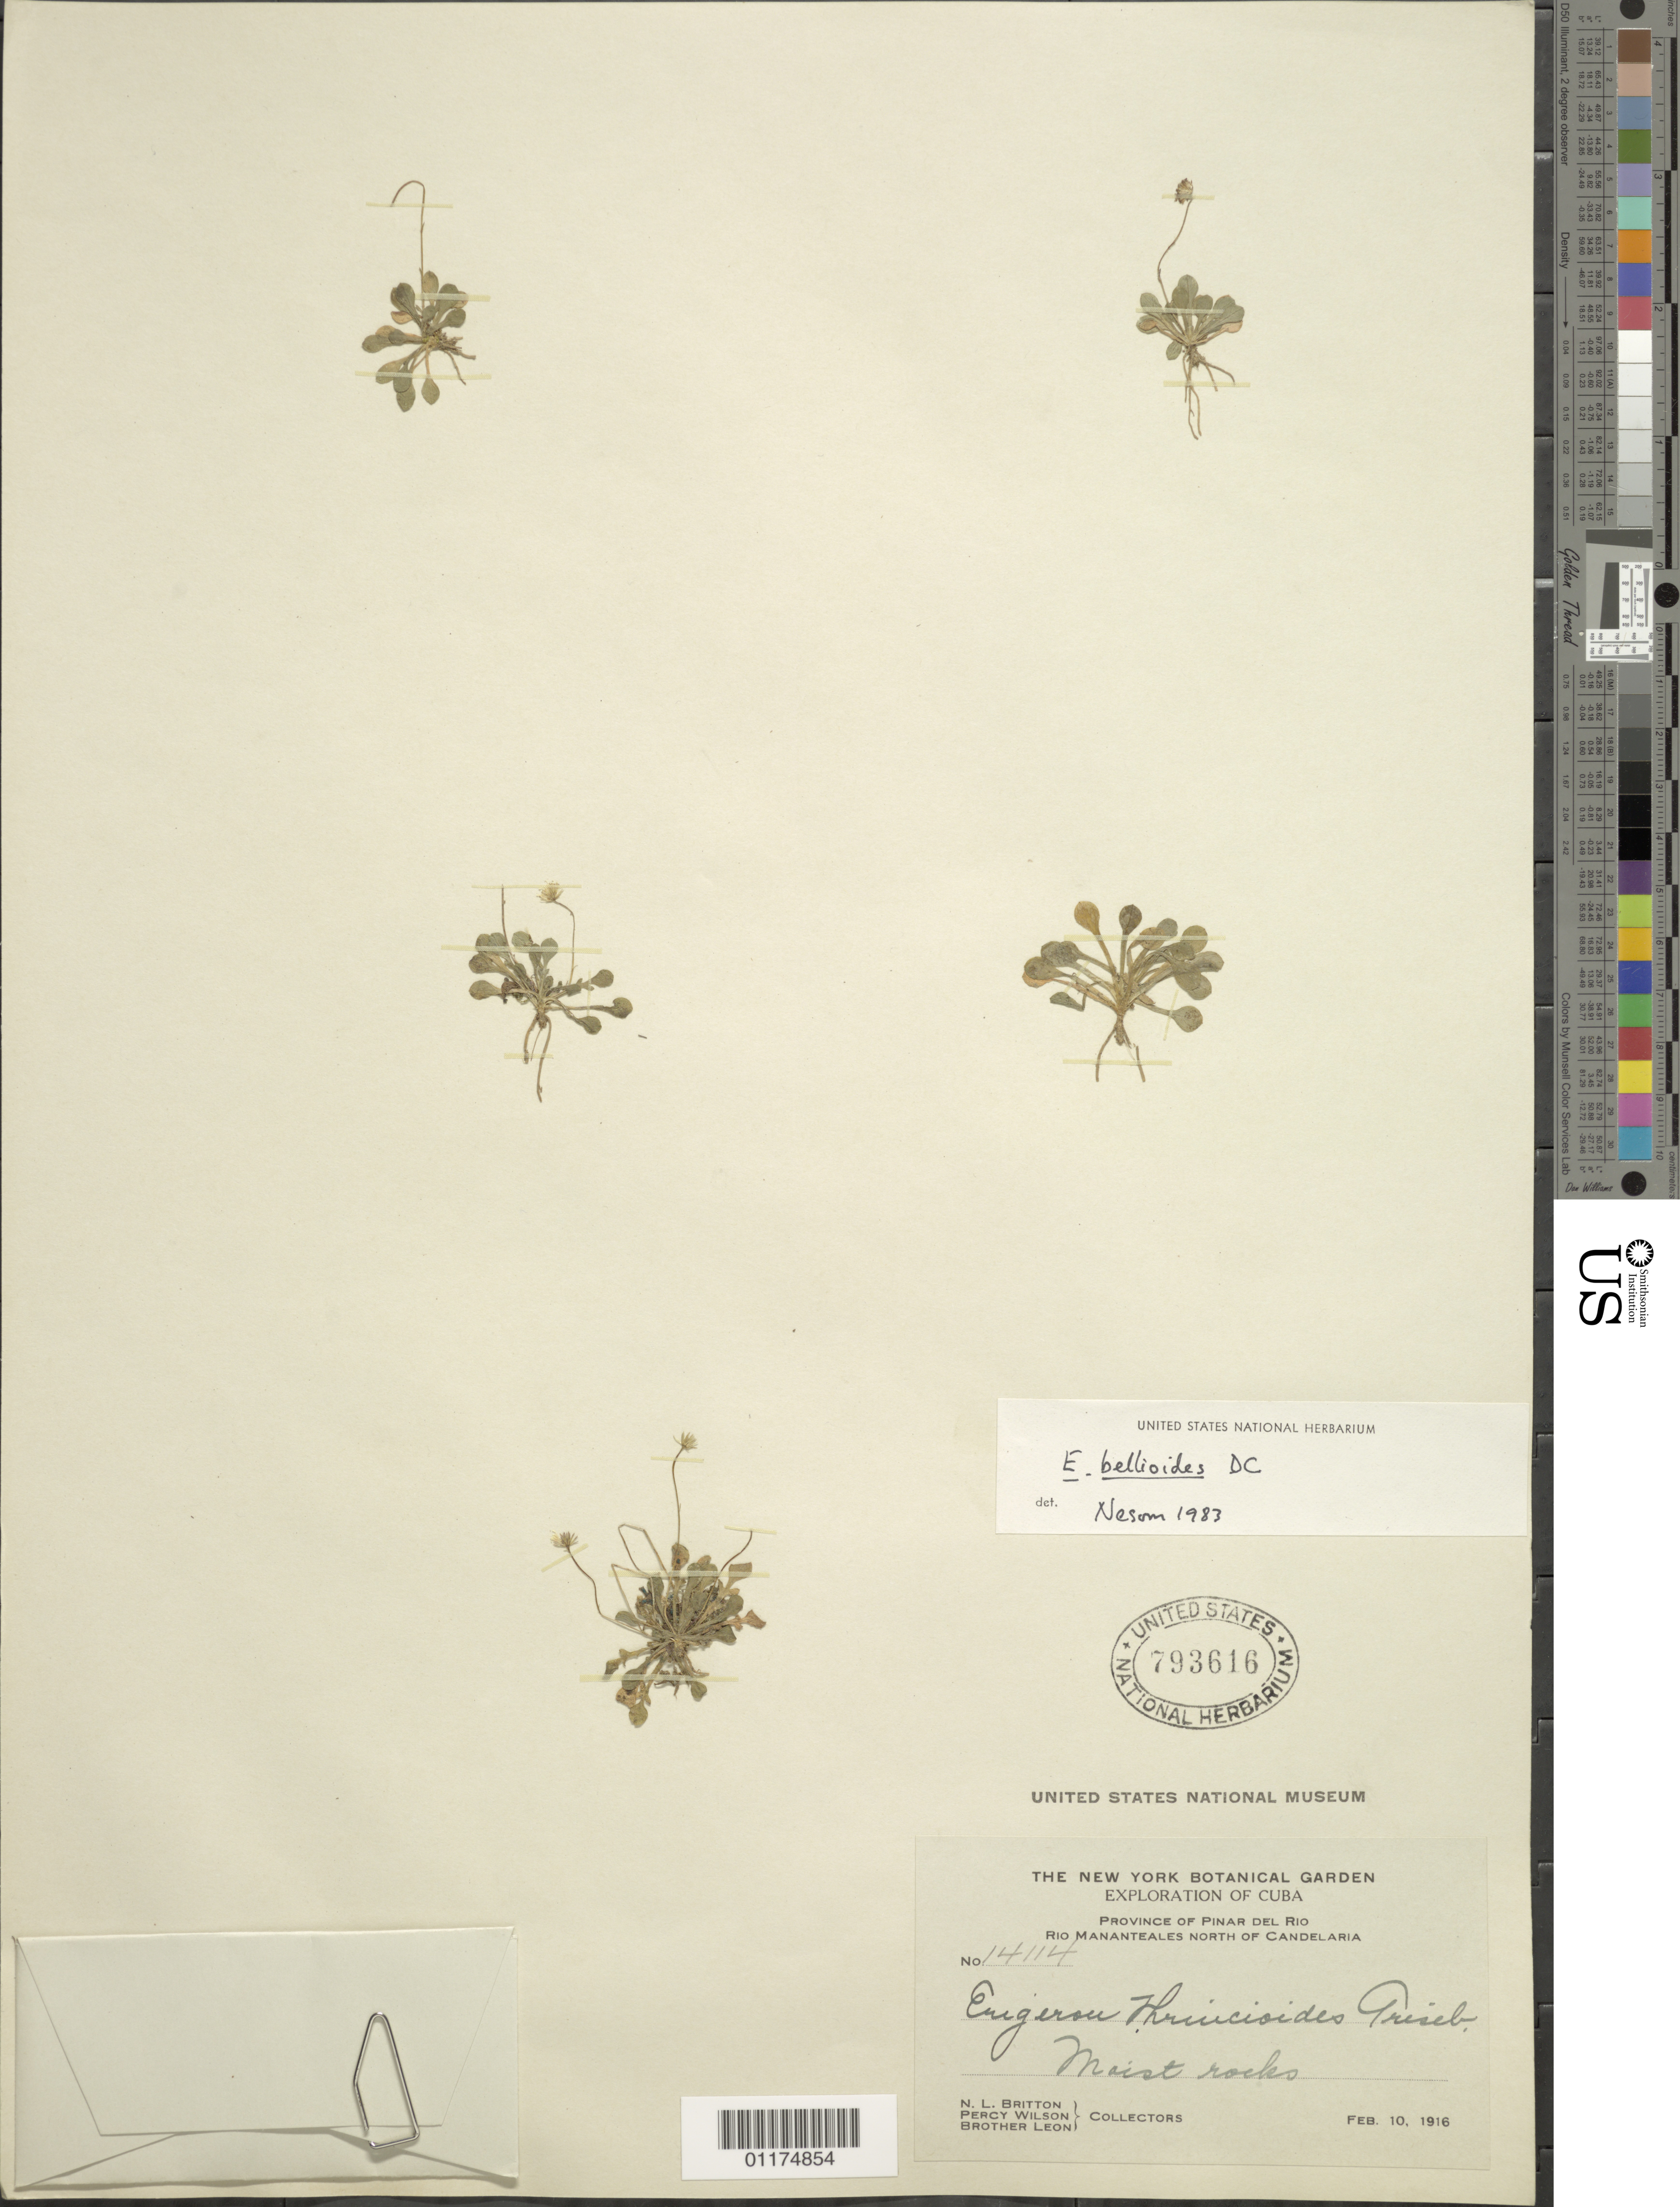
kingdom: Plantae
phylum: Tracheophyta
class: Magnoliopsida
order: Asterales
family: Asteraceae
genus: Erigeron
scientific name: Erigeron bellioides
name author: DC.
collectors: N. Britton, P. Wilson & Bro. León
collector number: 14114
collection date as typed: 10 Feb 1916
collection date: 1916-02-10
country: Cuba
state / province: Pinar del Rio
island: Cuba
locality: Rio Mananteales North of Candelaria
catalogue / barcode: US 793616